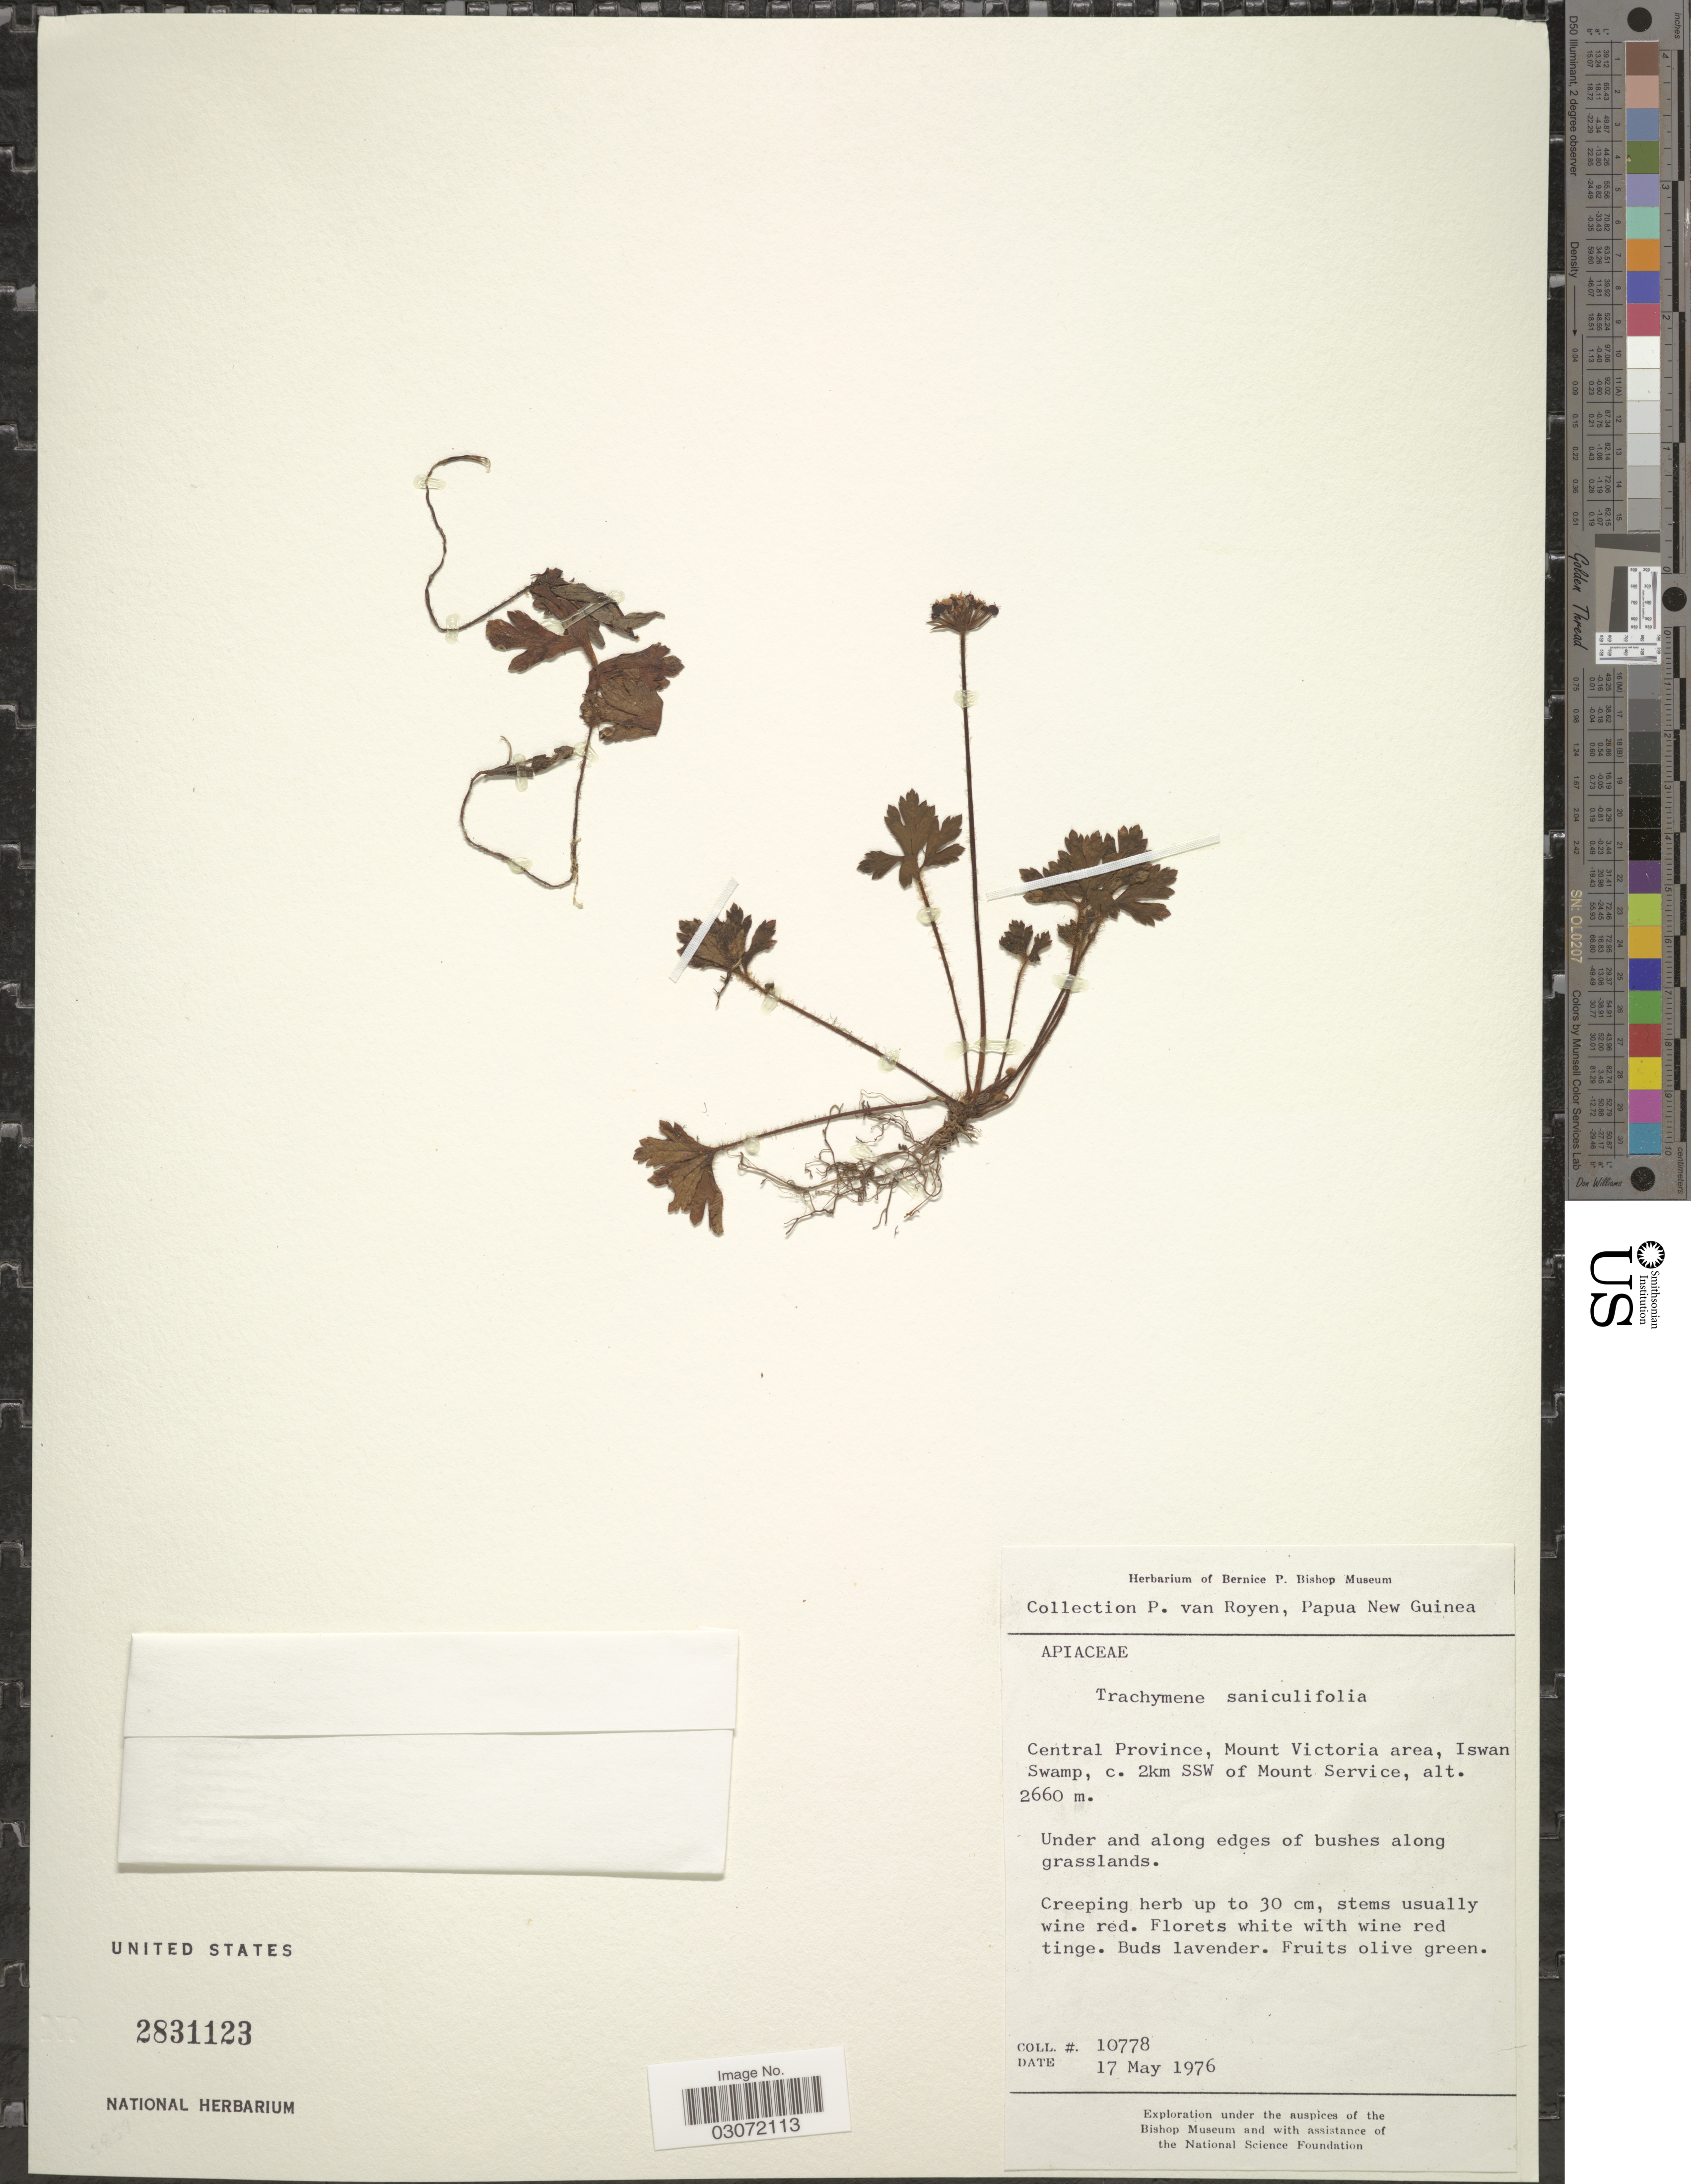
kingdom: Plantae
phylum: Tracheophyta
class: Magnoliopsida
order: Apiales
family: Araliaceae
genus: Trachymene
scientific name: Trachymene saniculaefolia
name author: Stapf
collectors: P. van Royen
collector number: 10778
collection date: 1976-05-17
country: Papua New Guinea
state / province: Central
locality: Mount Victoria area, Iswan Swamp, c. 2km SSW of Mount Service.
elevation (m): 2660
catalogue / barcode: US 2831123